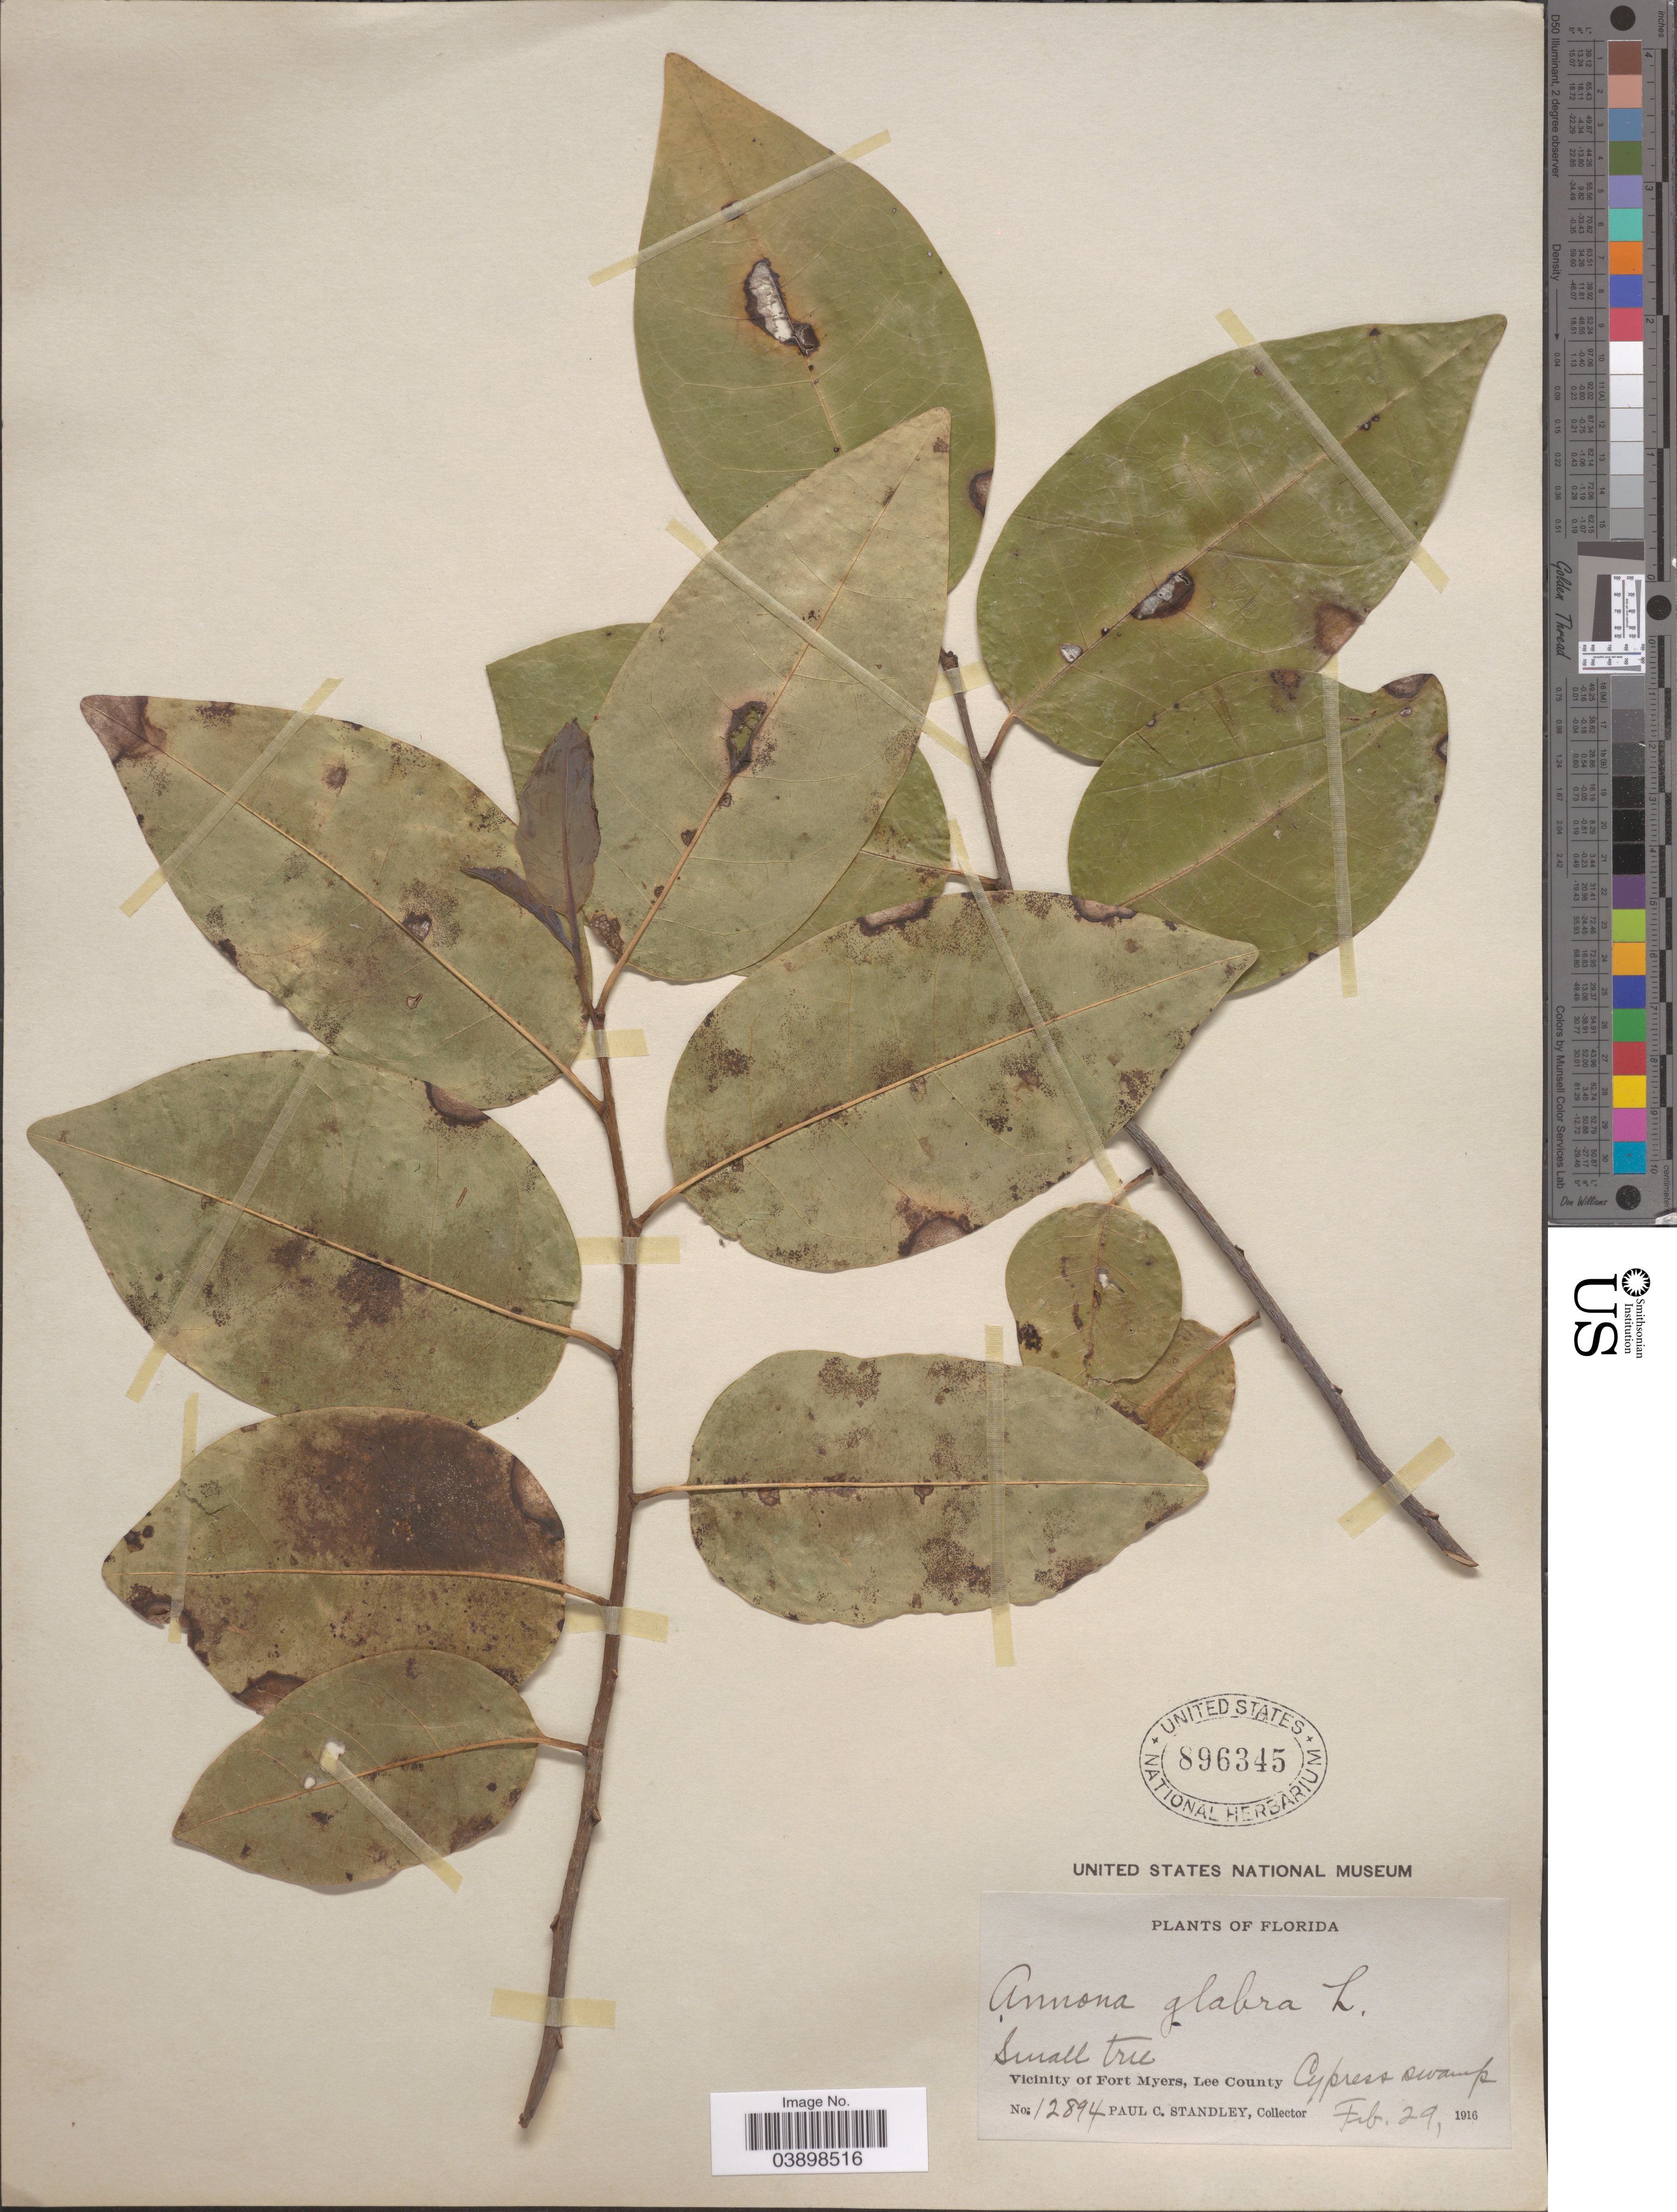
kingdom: Plantae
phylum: Tracheophyta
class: Magnoliopsida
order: Magnoliales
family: Annonaceae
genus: Annona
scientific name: Annona glabra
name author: L.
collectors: P. C. Standley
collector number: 12894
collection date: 1916-02-29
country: United States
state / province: Florida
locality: Vicinity of Fort Myers, Lee County. Cypress swamp.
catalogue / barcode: US 896345